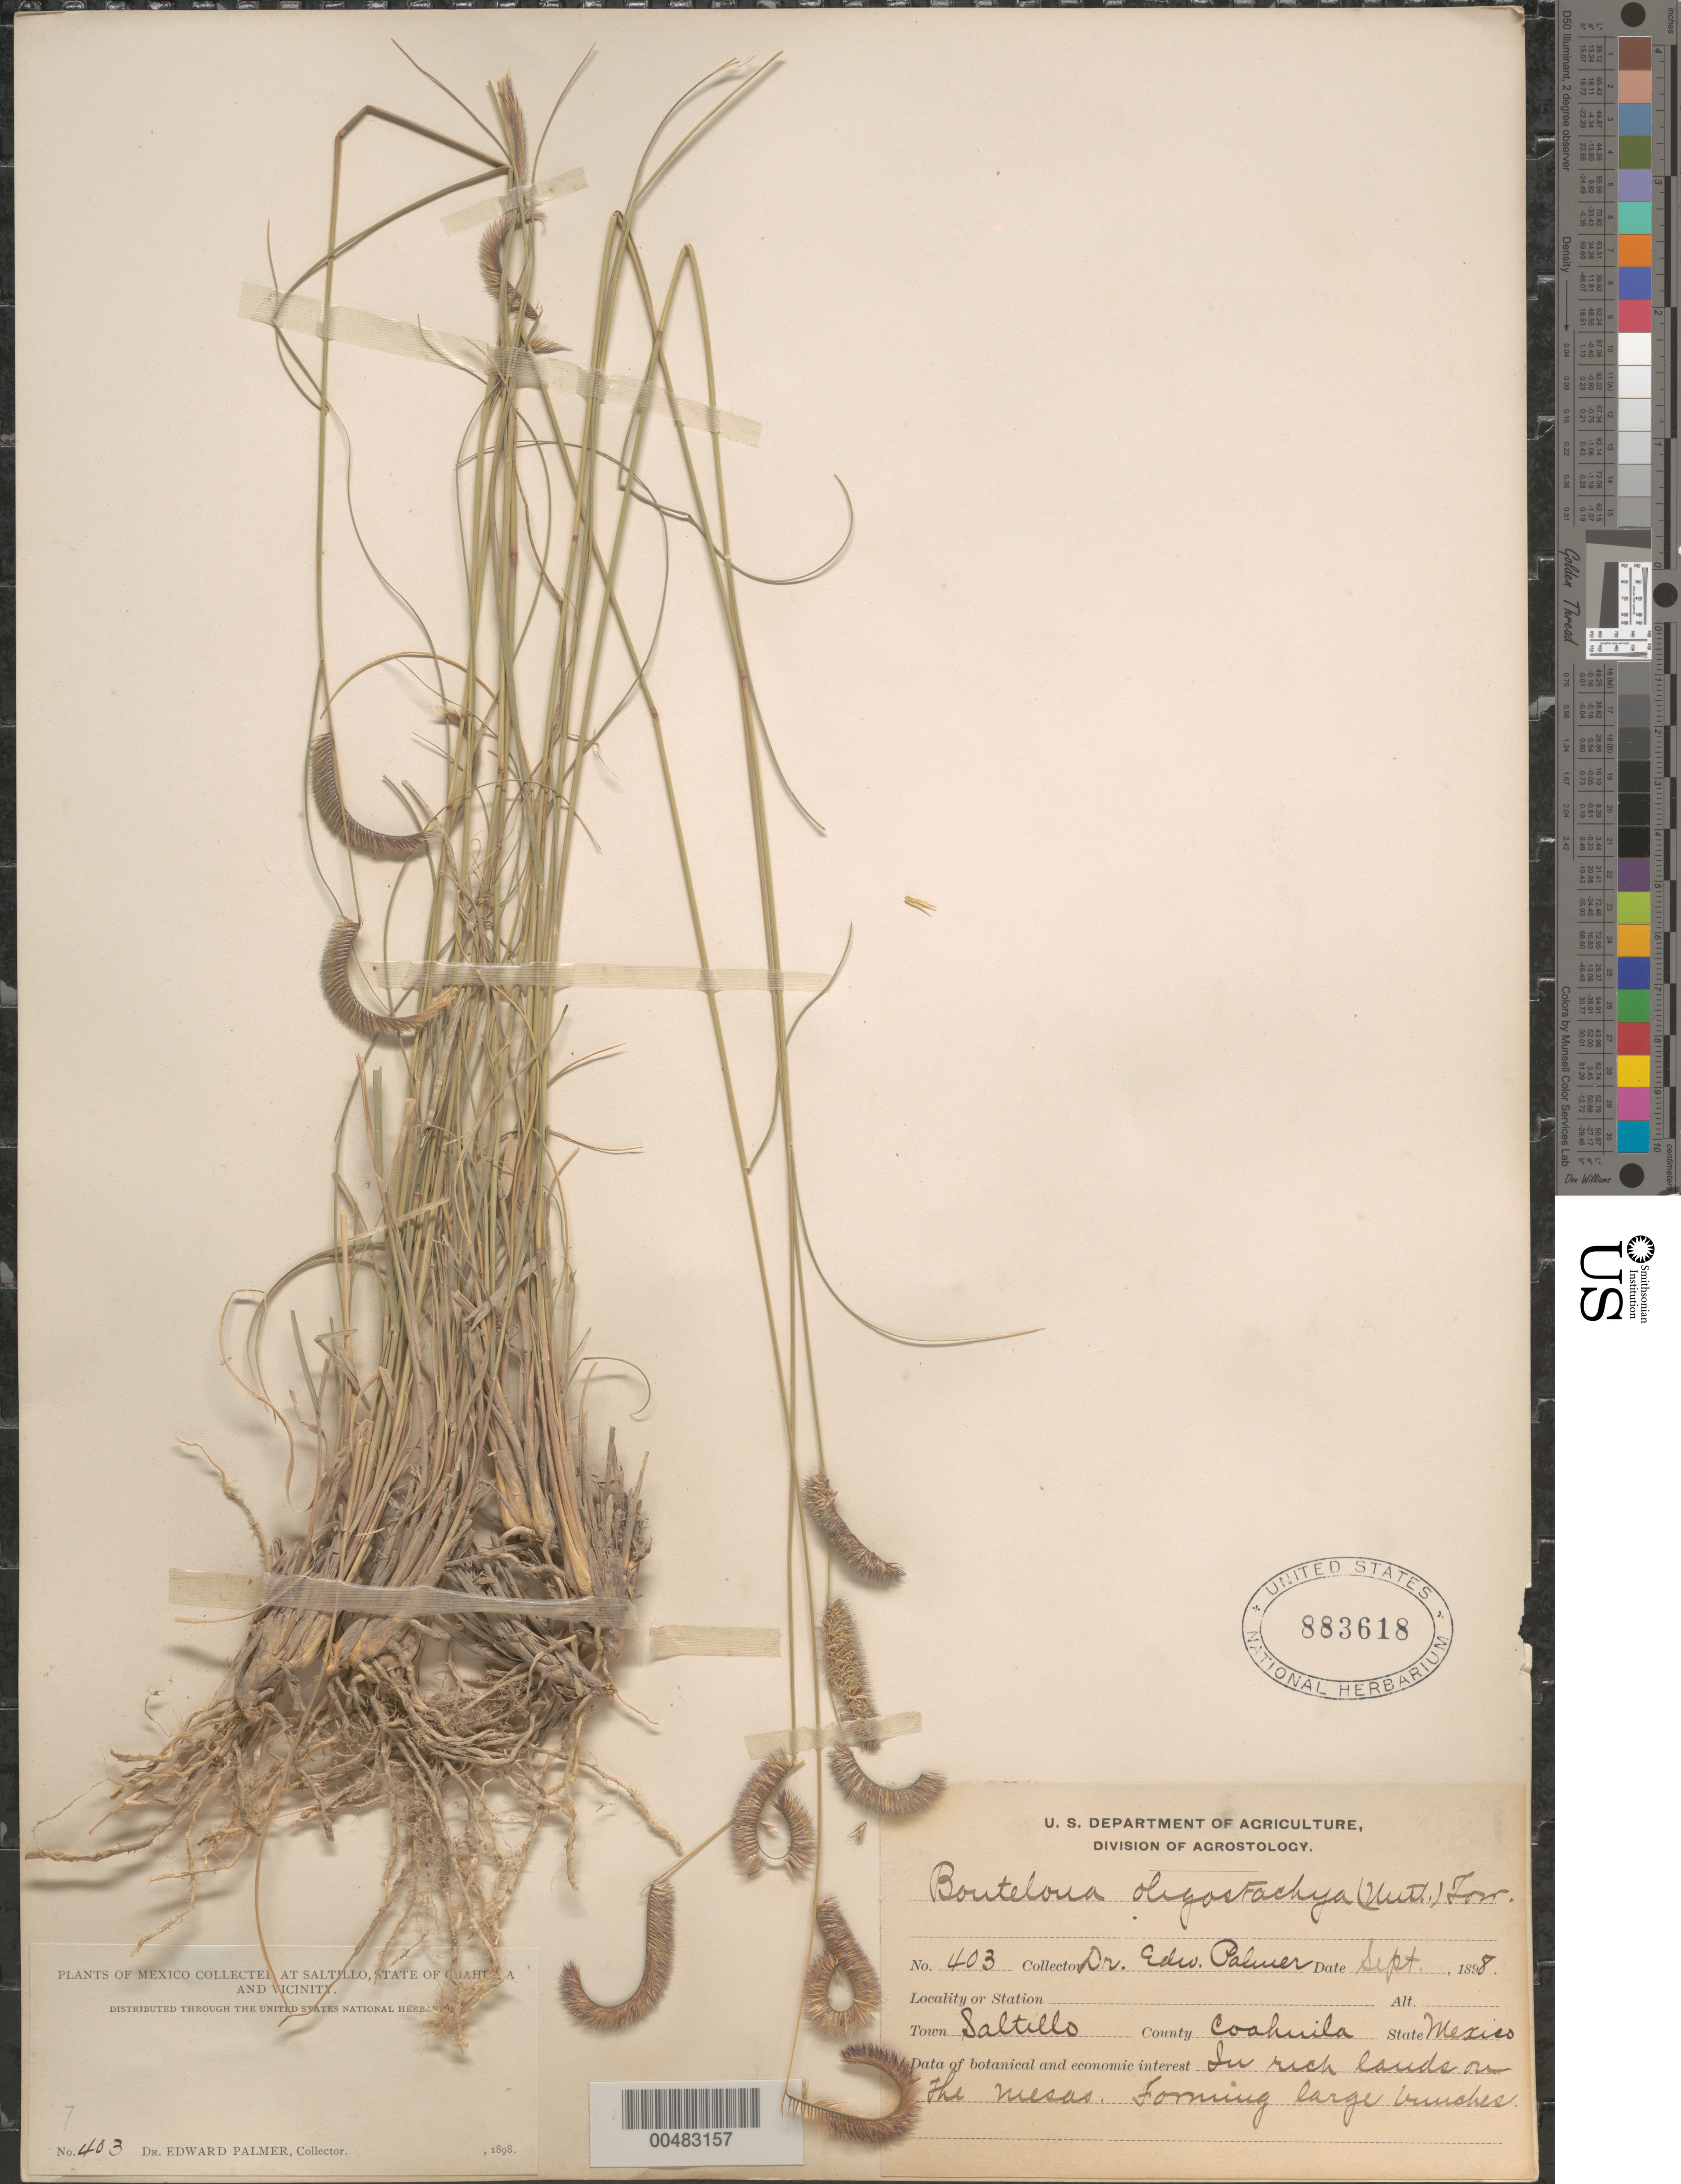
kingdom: Plantae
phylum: Tracheophyta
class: Liliopsida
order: Poales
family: Poaceae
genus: Bouteloua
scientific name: Bouteloua gracilis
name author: (Kunth) Lag. ex Griffiths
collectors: E. Palmer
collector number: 403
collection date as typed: Sep 1898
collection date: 1898-09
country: Mexico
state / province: Coahuila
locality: Saltillo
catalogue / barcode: US 883618